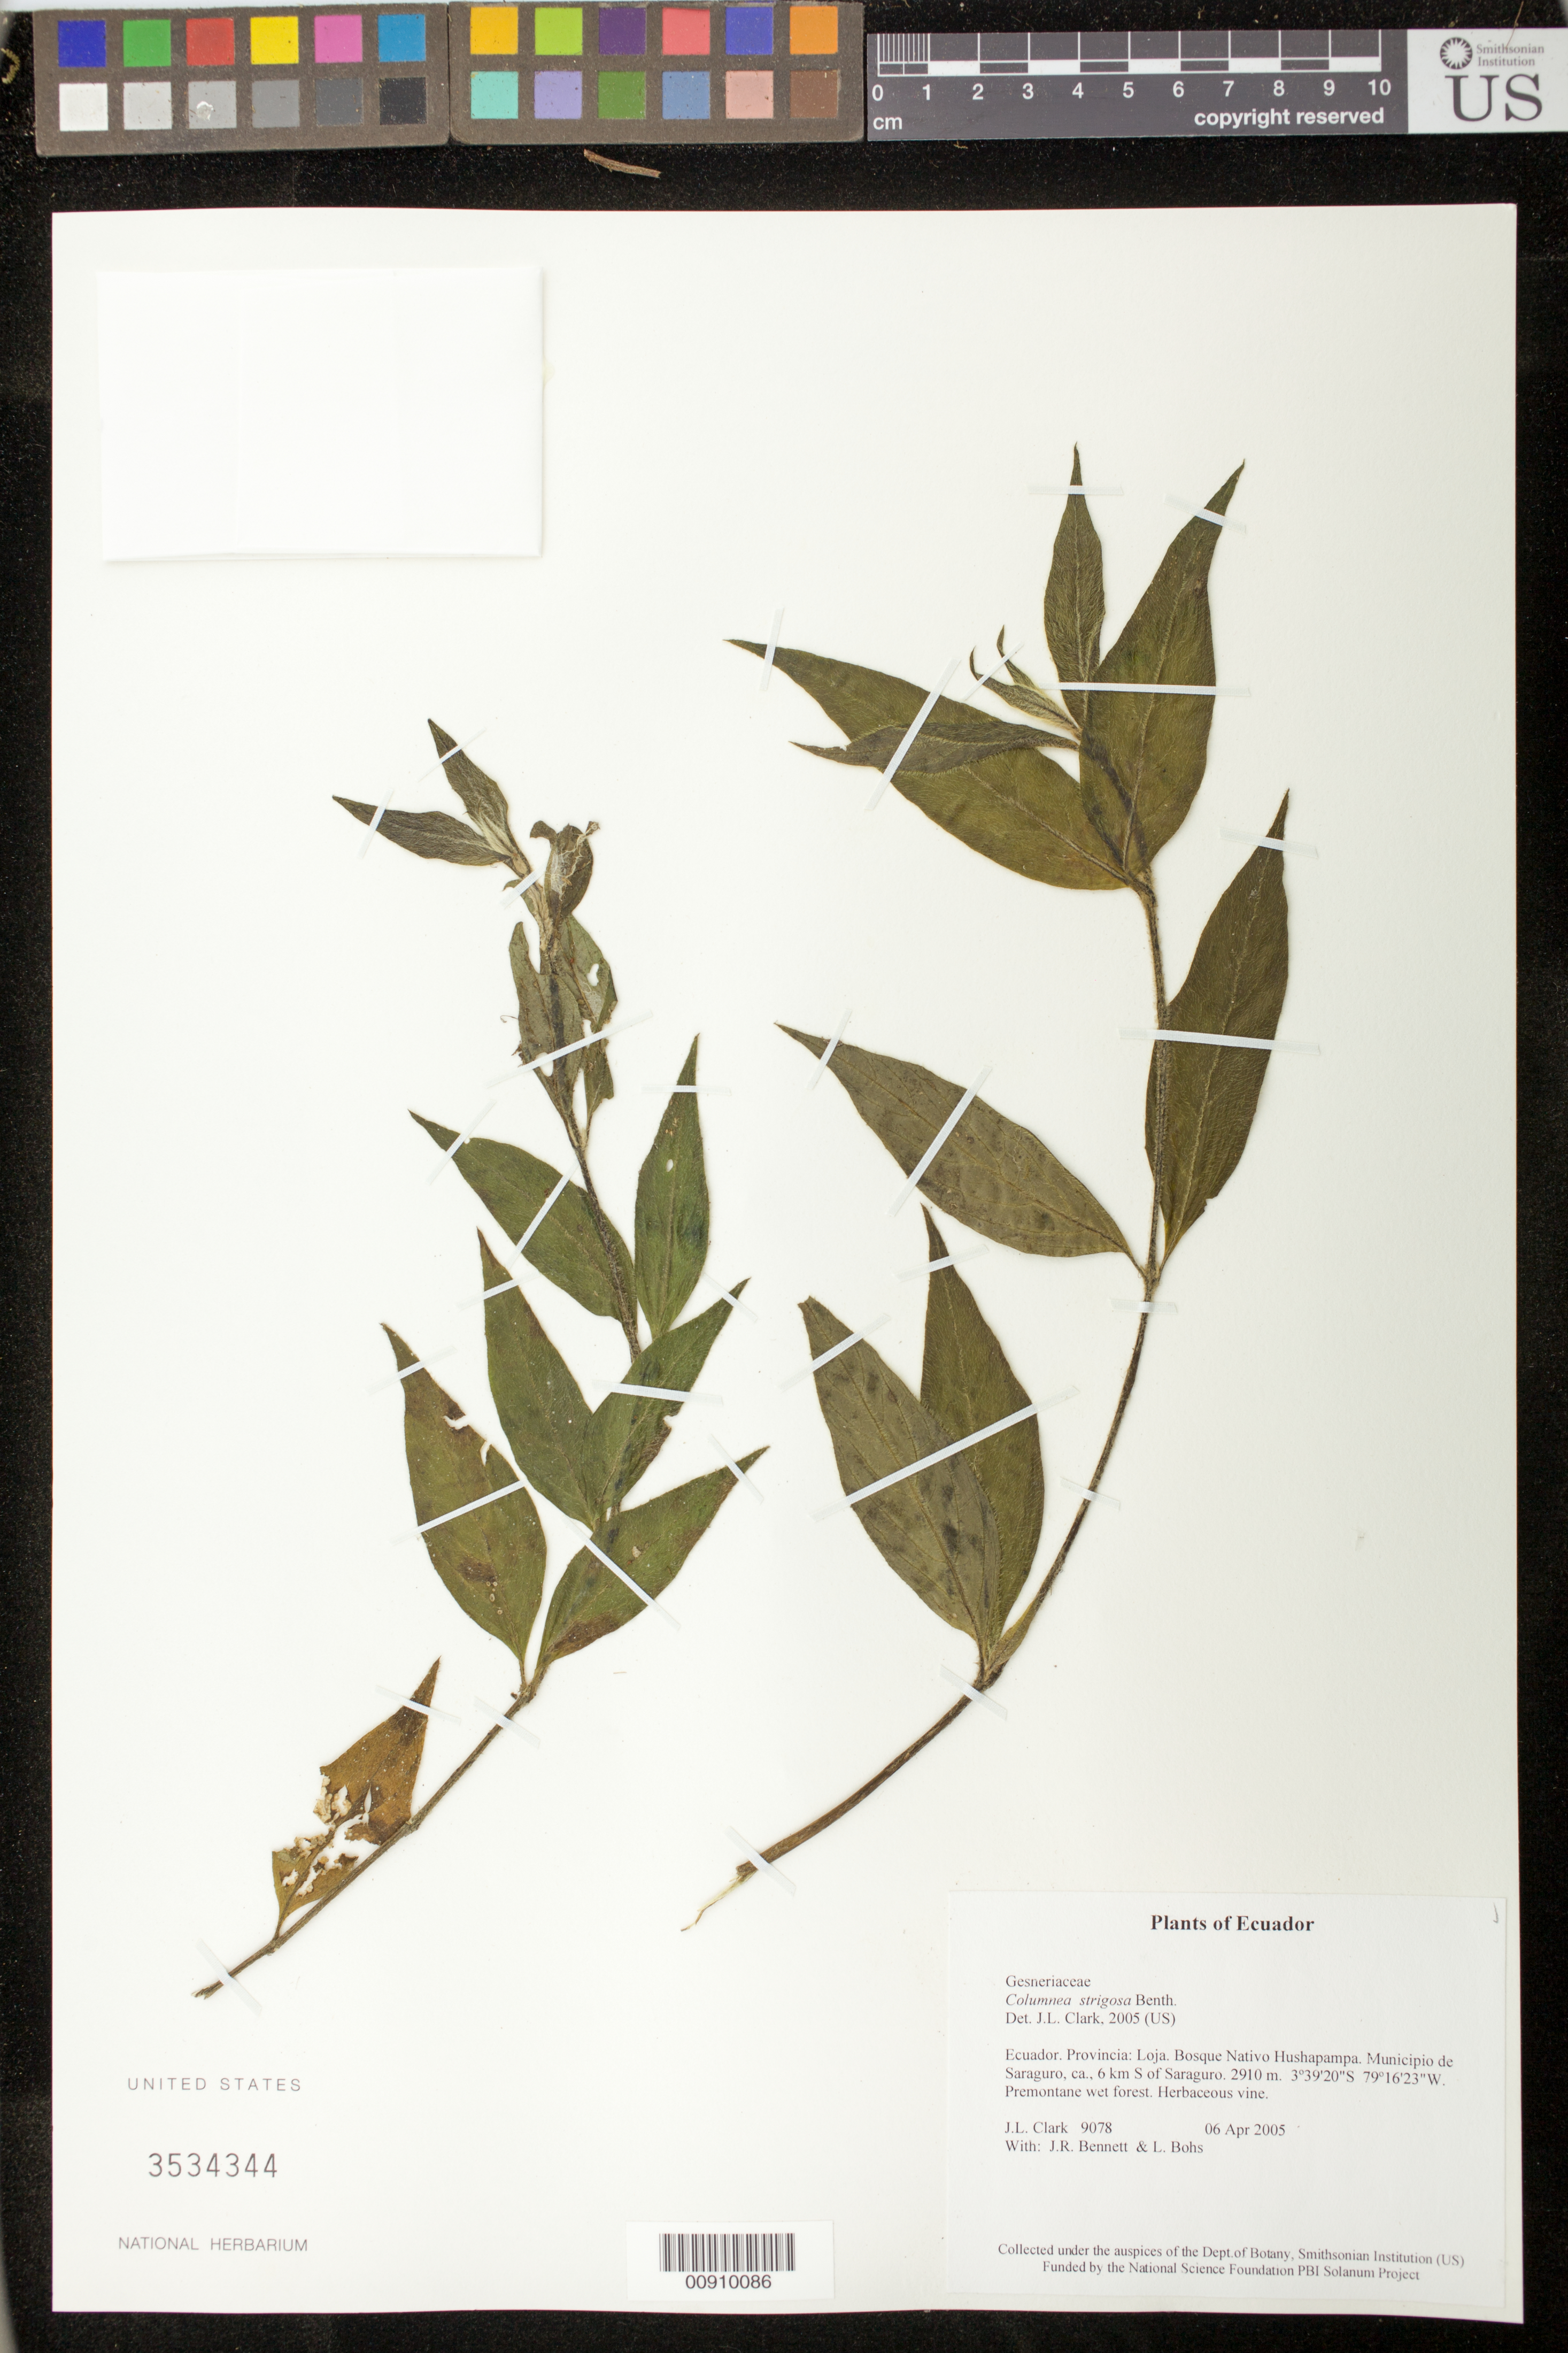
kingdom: Plantae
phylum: Tracheophyta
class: Magnoliopsida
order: Lamiales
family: Gesneriaceae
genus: Columnea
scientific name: Columnea strigosa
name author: Benth.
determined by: Clark, J. L., (SEL), The Marie Selby Botanical Garden (UNITED STATES)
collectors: J. L. Clark, J. R. Bennett & L. A. Bohs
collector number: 9078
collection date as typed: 06 Apr 2005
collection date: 2005-04-06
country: Ecuador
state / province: Loja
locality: Bosque Nativo Hushapampa. Municipio de Saraguro, ca., 6 km S of Saraguro.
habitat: Premontane wet forest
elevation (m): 2910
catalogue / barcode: US 3534344